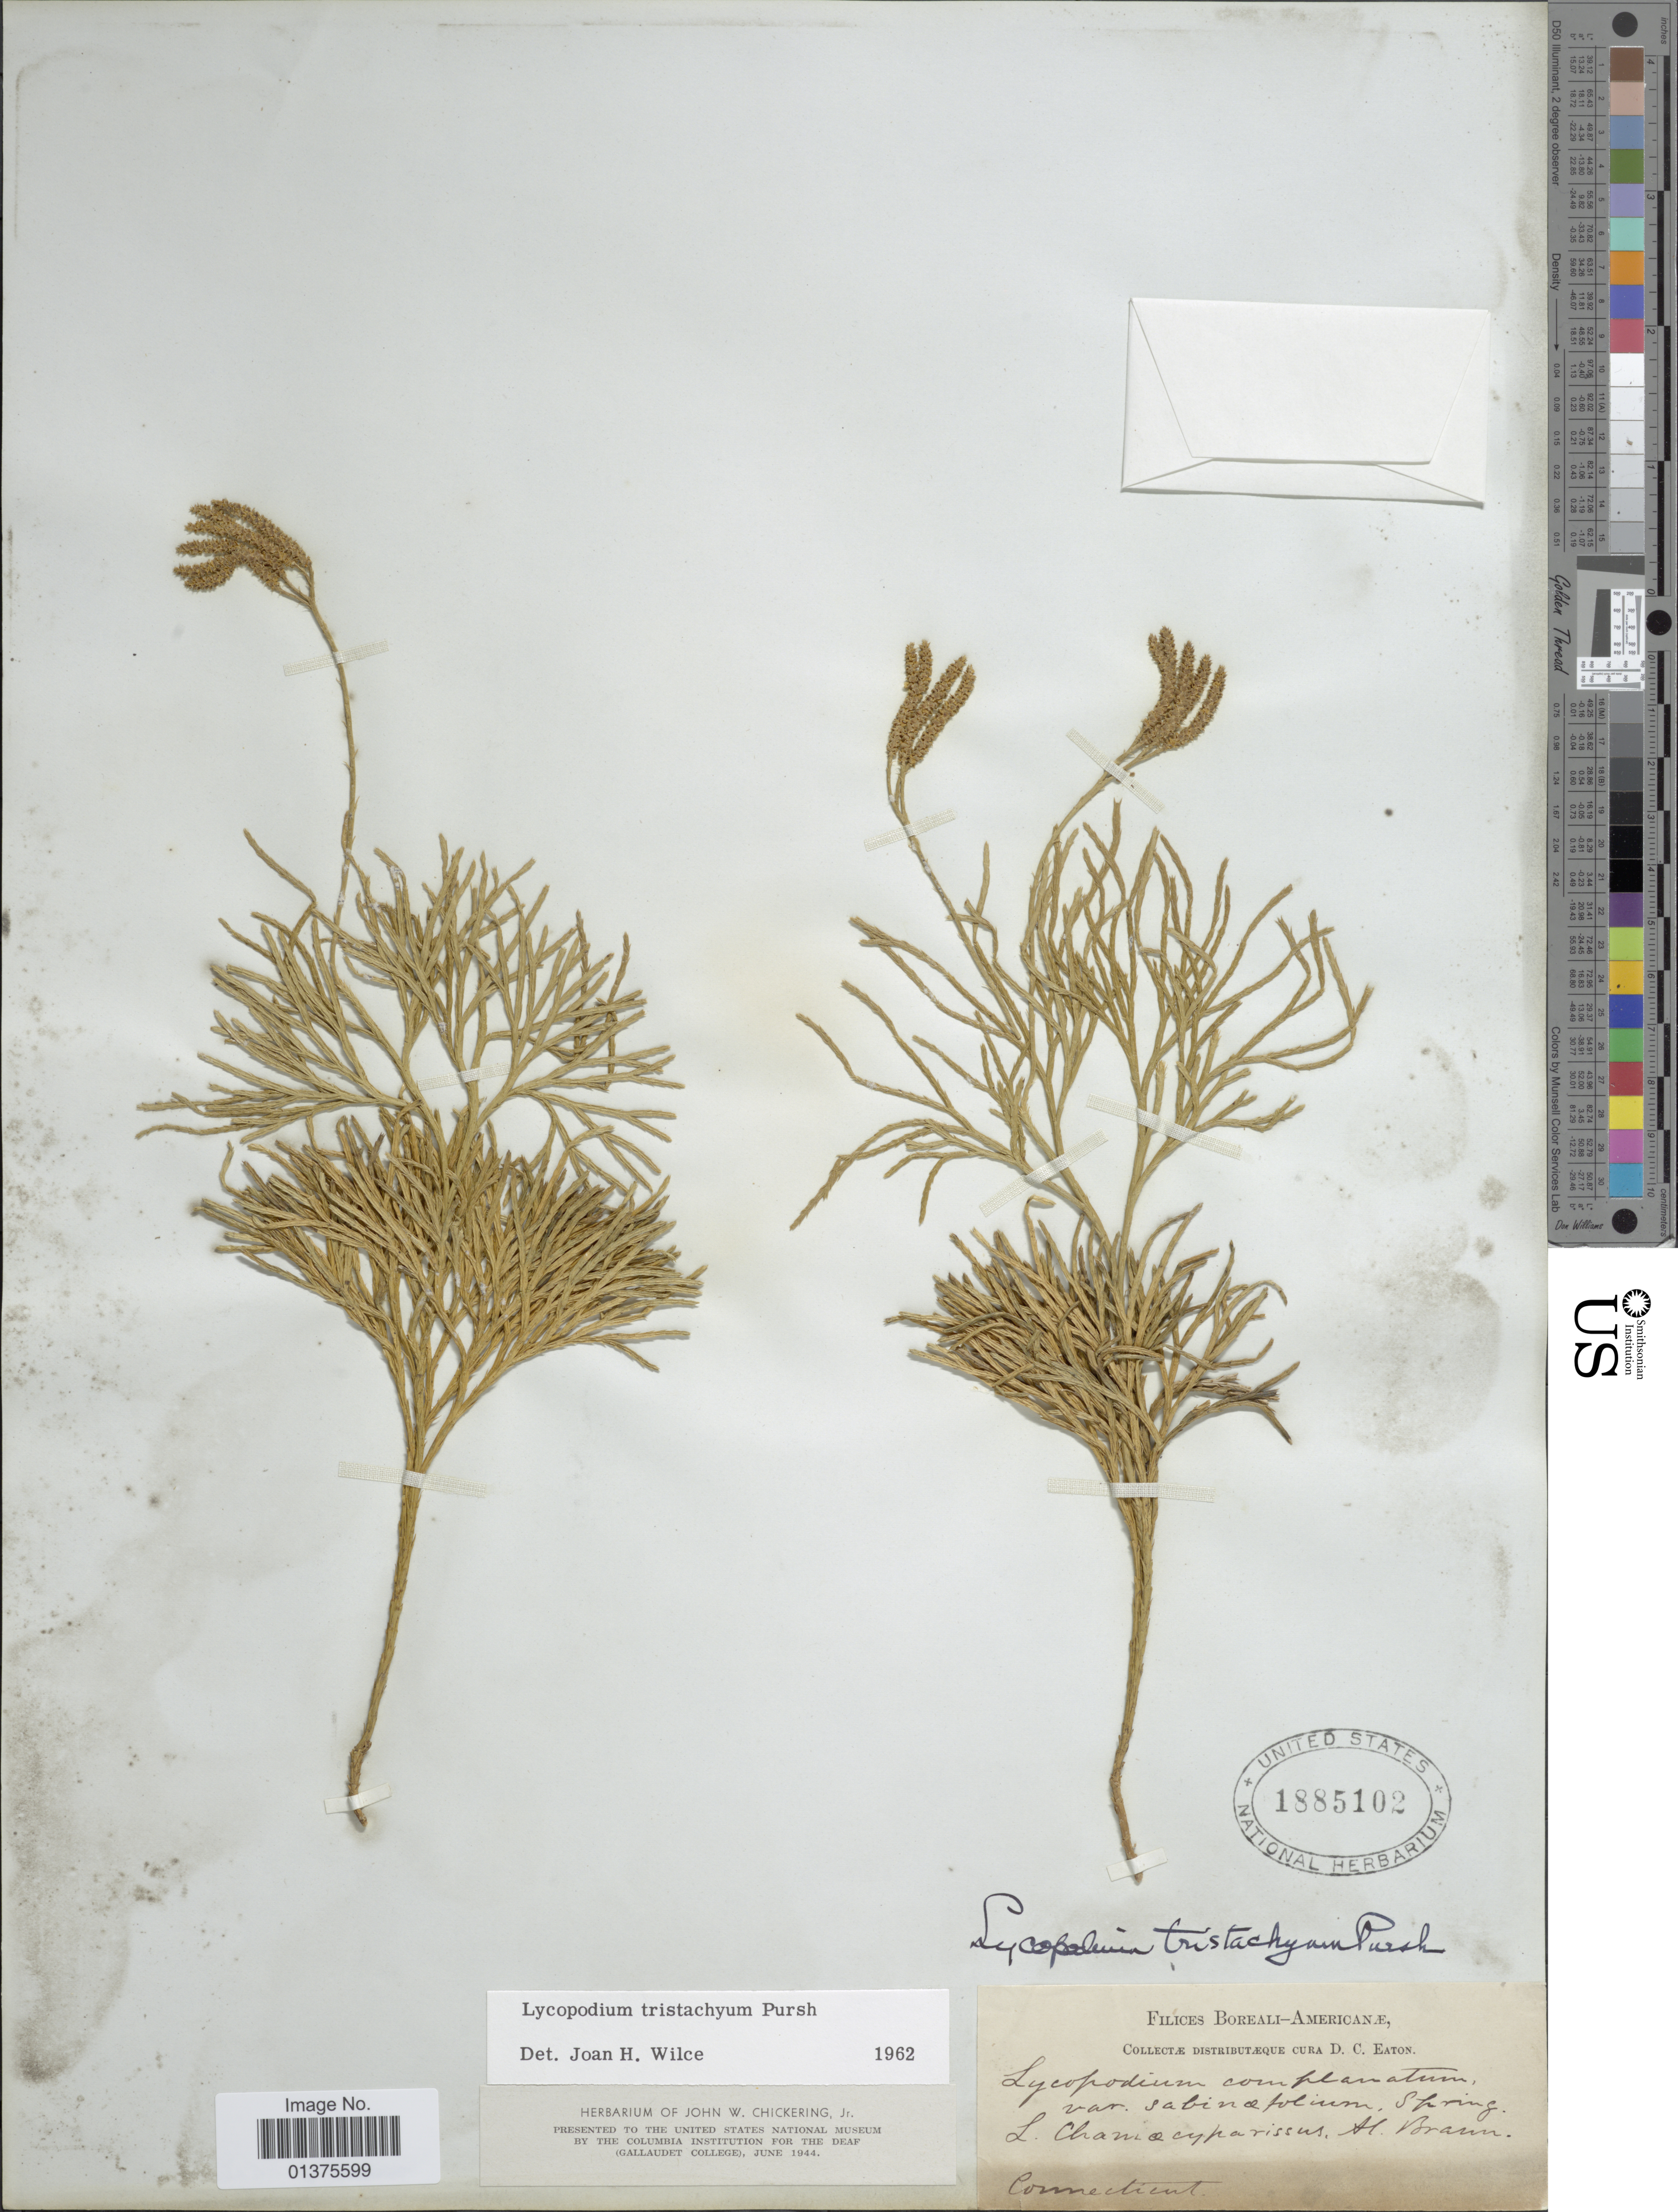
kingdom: Plantae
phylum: Tracheophyta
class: Lycopodiopsida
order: Lycopodiales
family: Lycopodiaceae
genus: Diphasiastrum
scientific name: Diphasiastrum tristachyum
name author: (Pursh) Holub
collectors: D. Eaton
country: United States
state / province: Connecticut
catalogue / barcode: US 1885102